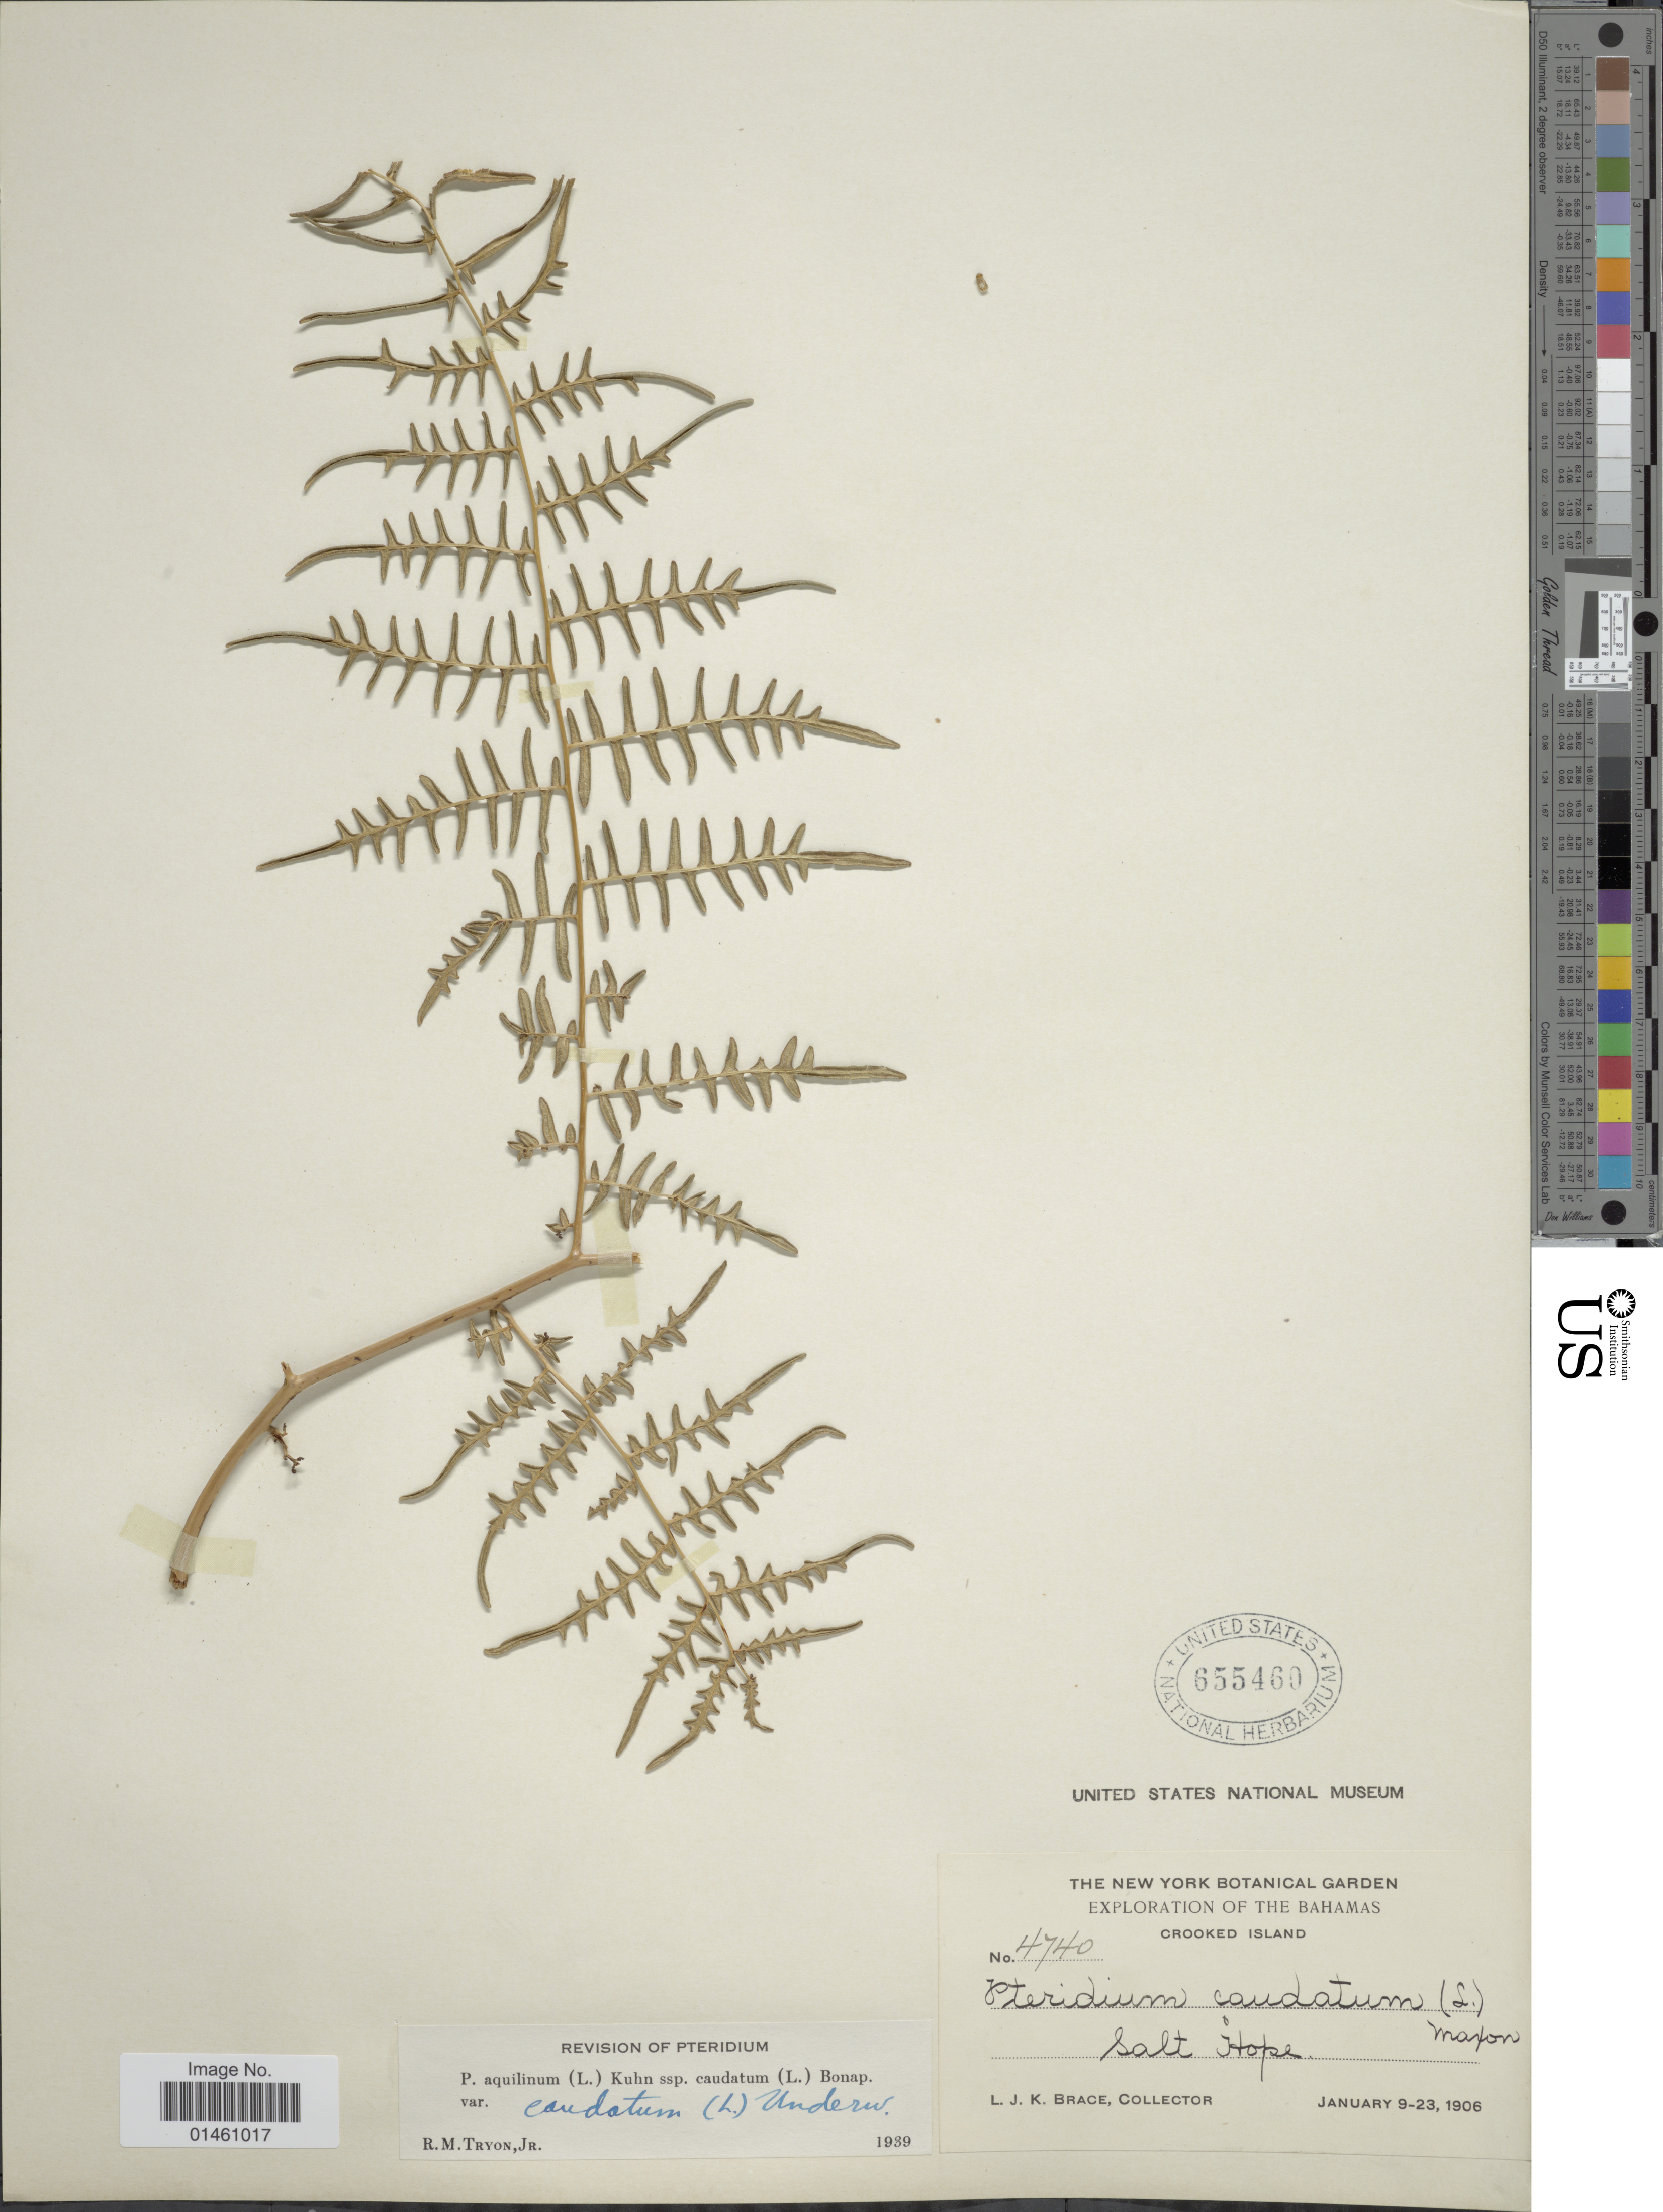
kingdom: Plantae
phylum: Tracheophyta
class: Polypodiopsida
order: Polypodiales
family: Dennstaedtiaceae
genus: Pteridium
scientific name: Pteridium caudatum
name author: (L.) Maxon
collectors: L. J. K. Brace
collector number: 4740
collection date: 1906-01-09/1906-01-23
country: Bahamas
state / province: Acklins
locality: Crooked Island, Salt Hope.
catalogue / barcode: US 655460